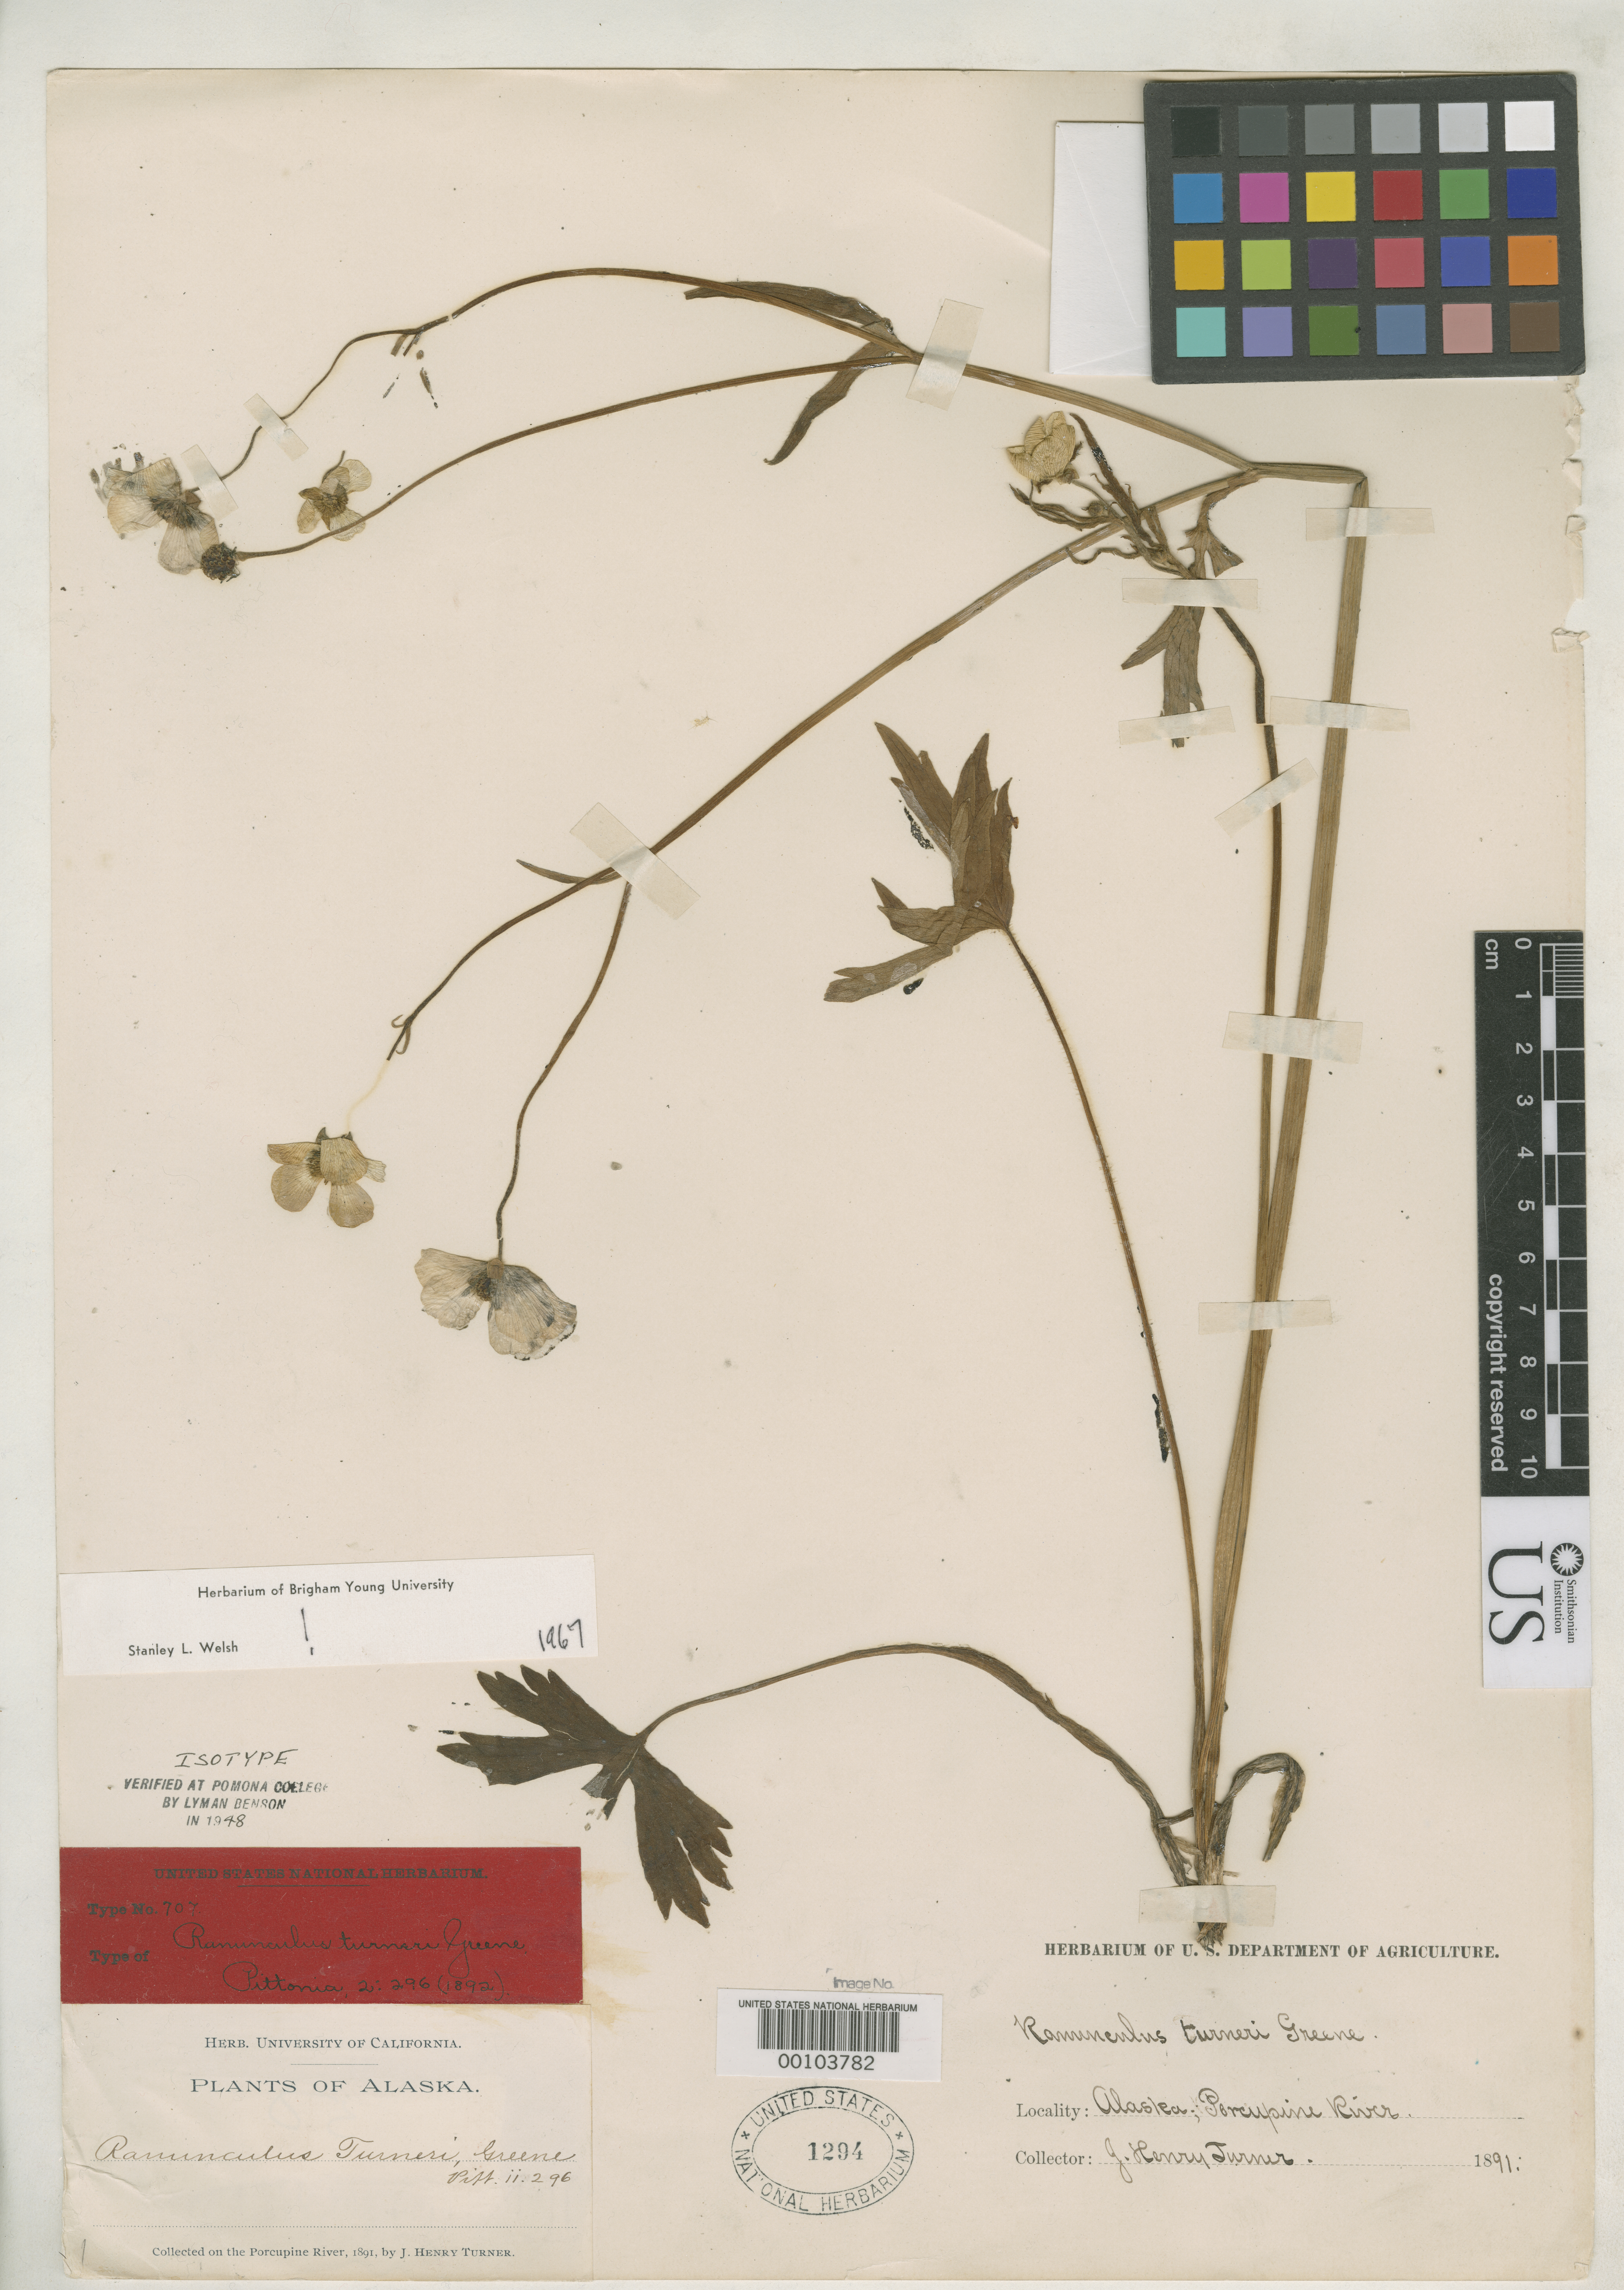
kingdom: Plantae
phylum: Tracheophyta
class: Magnoliopsida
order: Ranunculales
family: Ranunculaceae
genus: Ranunculus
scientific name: Ranunculus turneri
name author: Greene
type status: Isotype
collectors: J. H. Turner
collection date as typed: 1891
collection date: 1891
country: United States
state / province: Alaska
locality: Porcupine River.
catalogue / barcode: US 1294